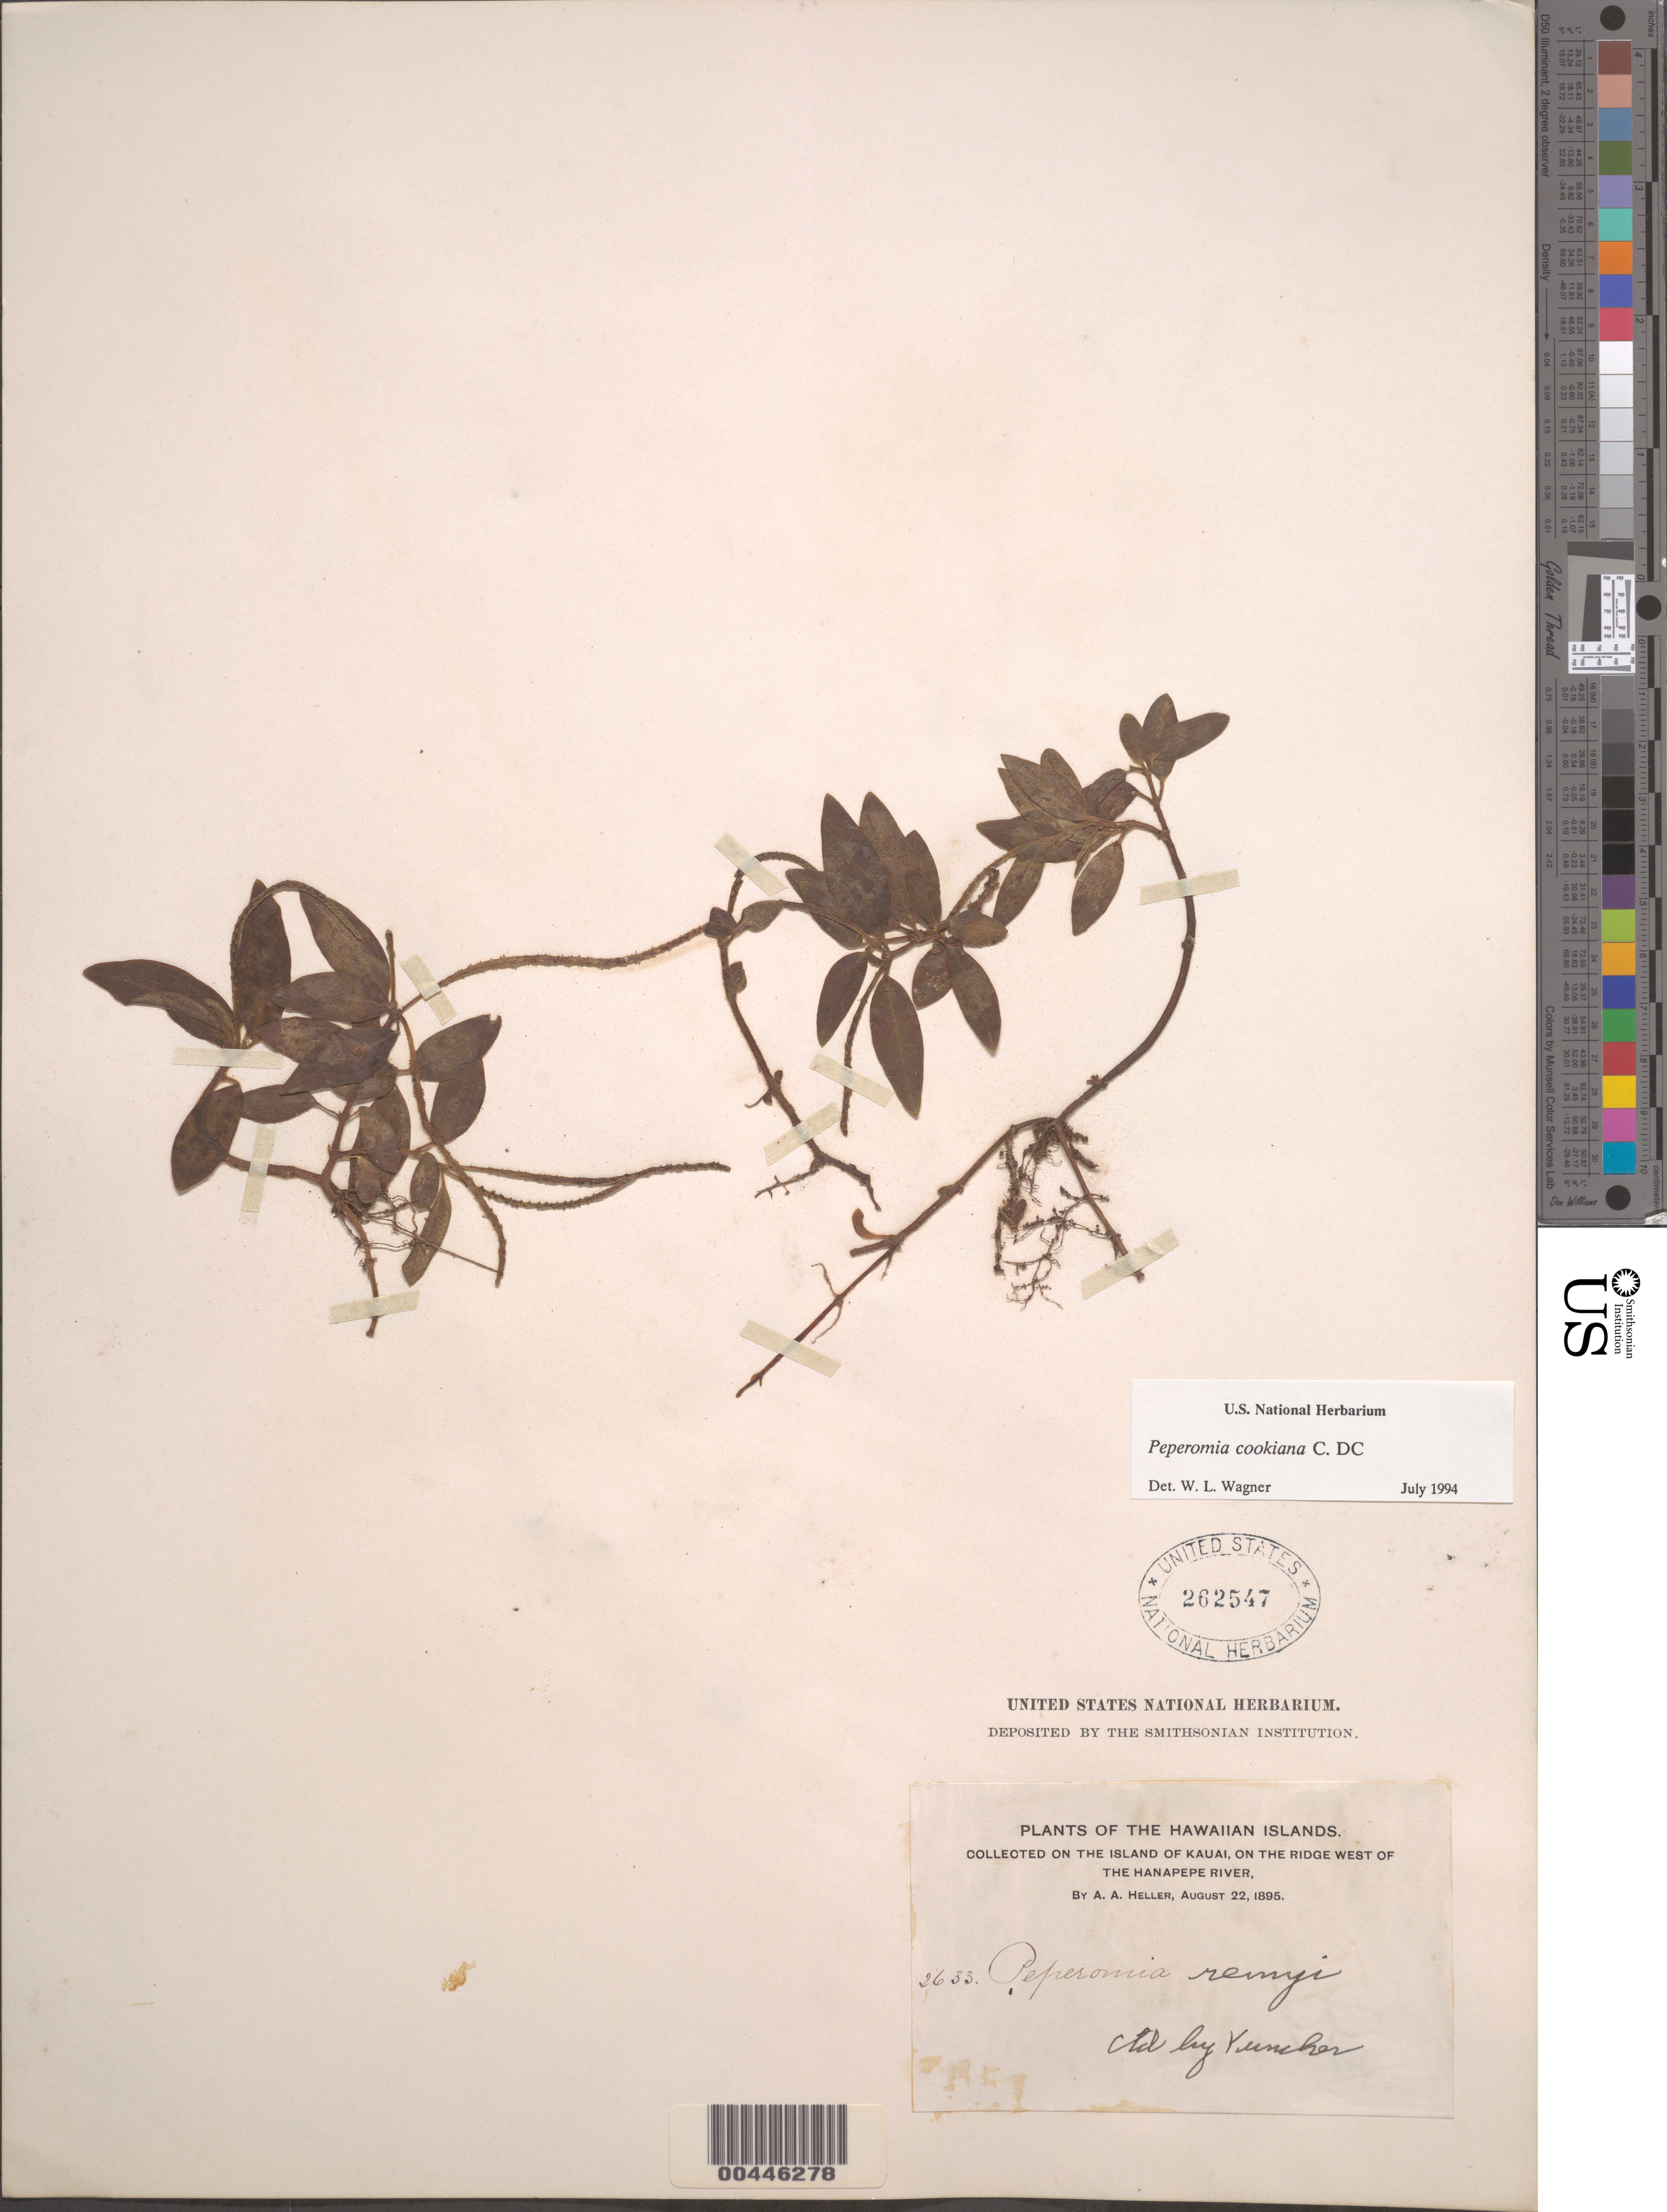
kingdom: Plantae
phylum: Tracheophyta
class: Magnoliopsida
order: Piperales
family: Piperaceae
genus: Peperomia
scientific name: Peperomia cookiana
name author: C. DC.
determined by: Wagner, W. L., (BOT), Smithsonian Institution - National Museum of Natural History (UNITED STATES)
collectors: A. A. Heller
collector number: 2633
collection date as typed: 22 Aug 1895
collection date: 1895-08-22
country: United States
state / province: Hawaii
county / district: Kauai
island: Kaua'i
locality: On the ridge W of the Hanapepe River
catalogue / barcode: US 262547